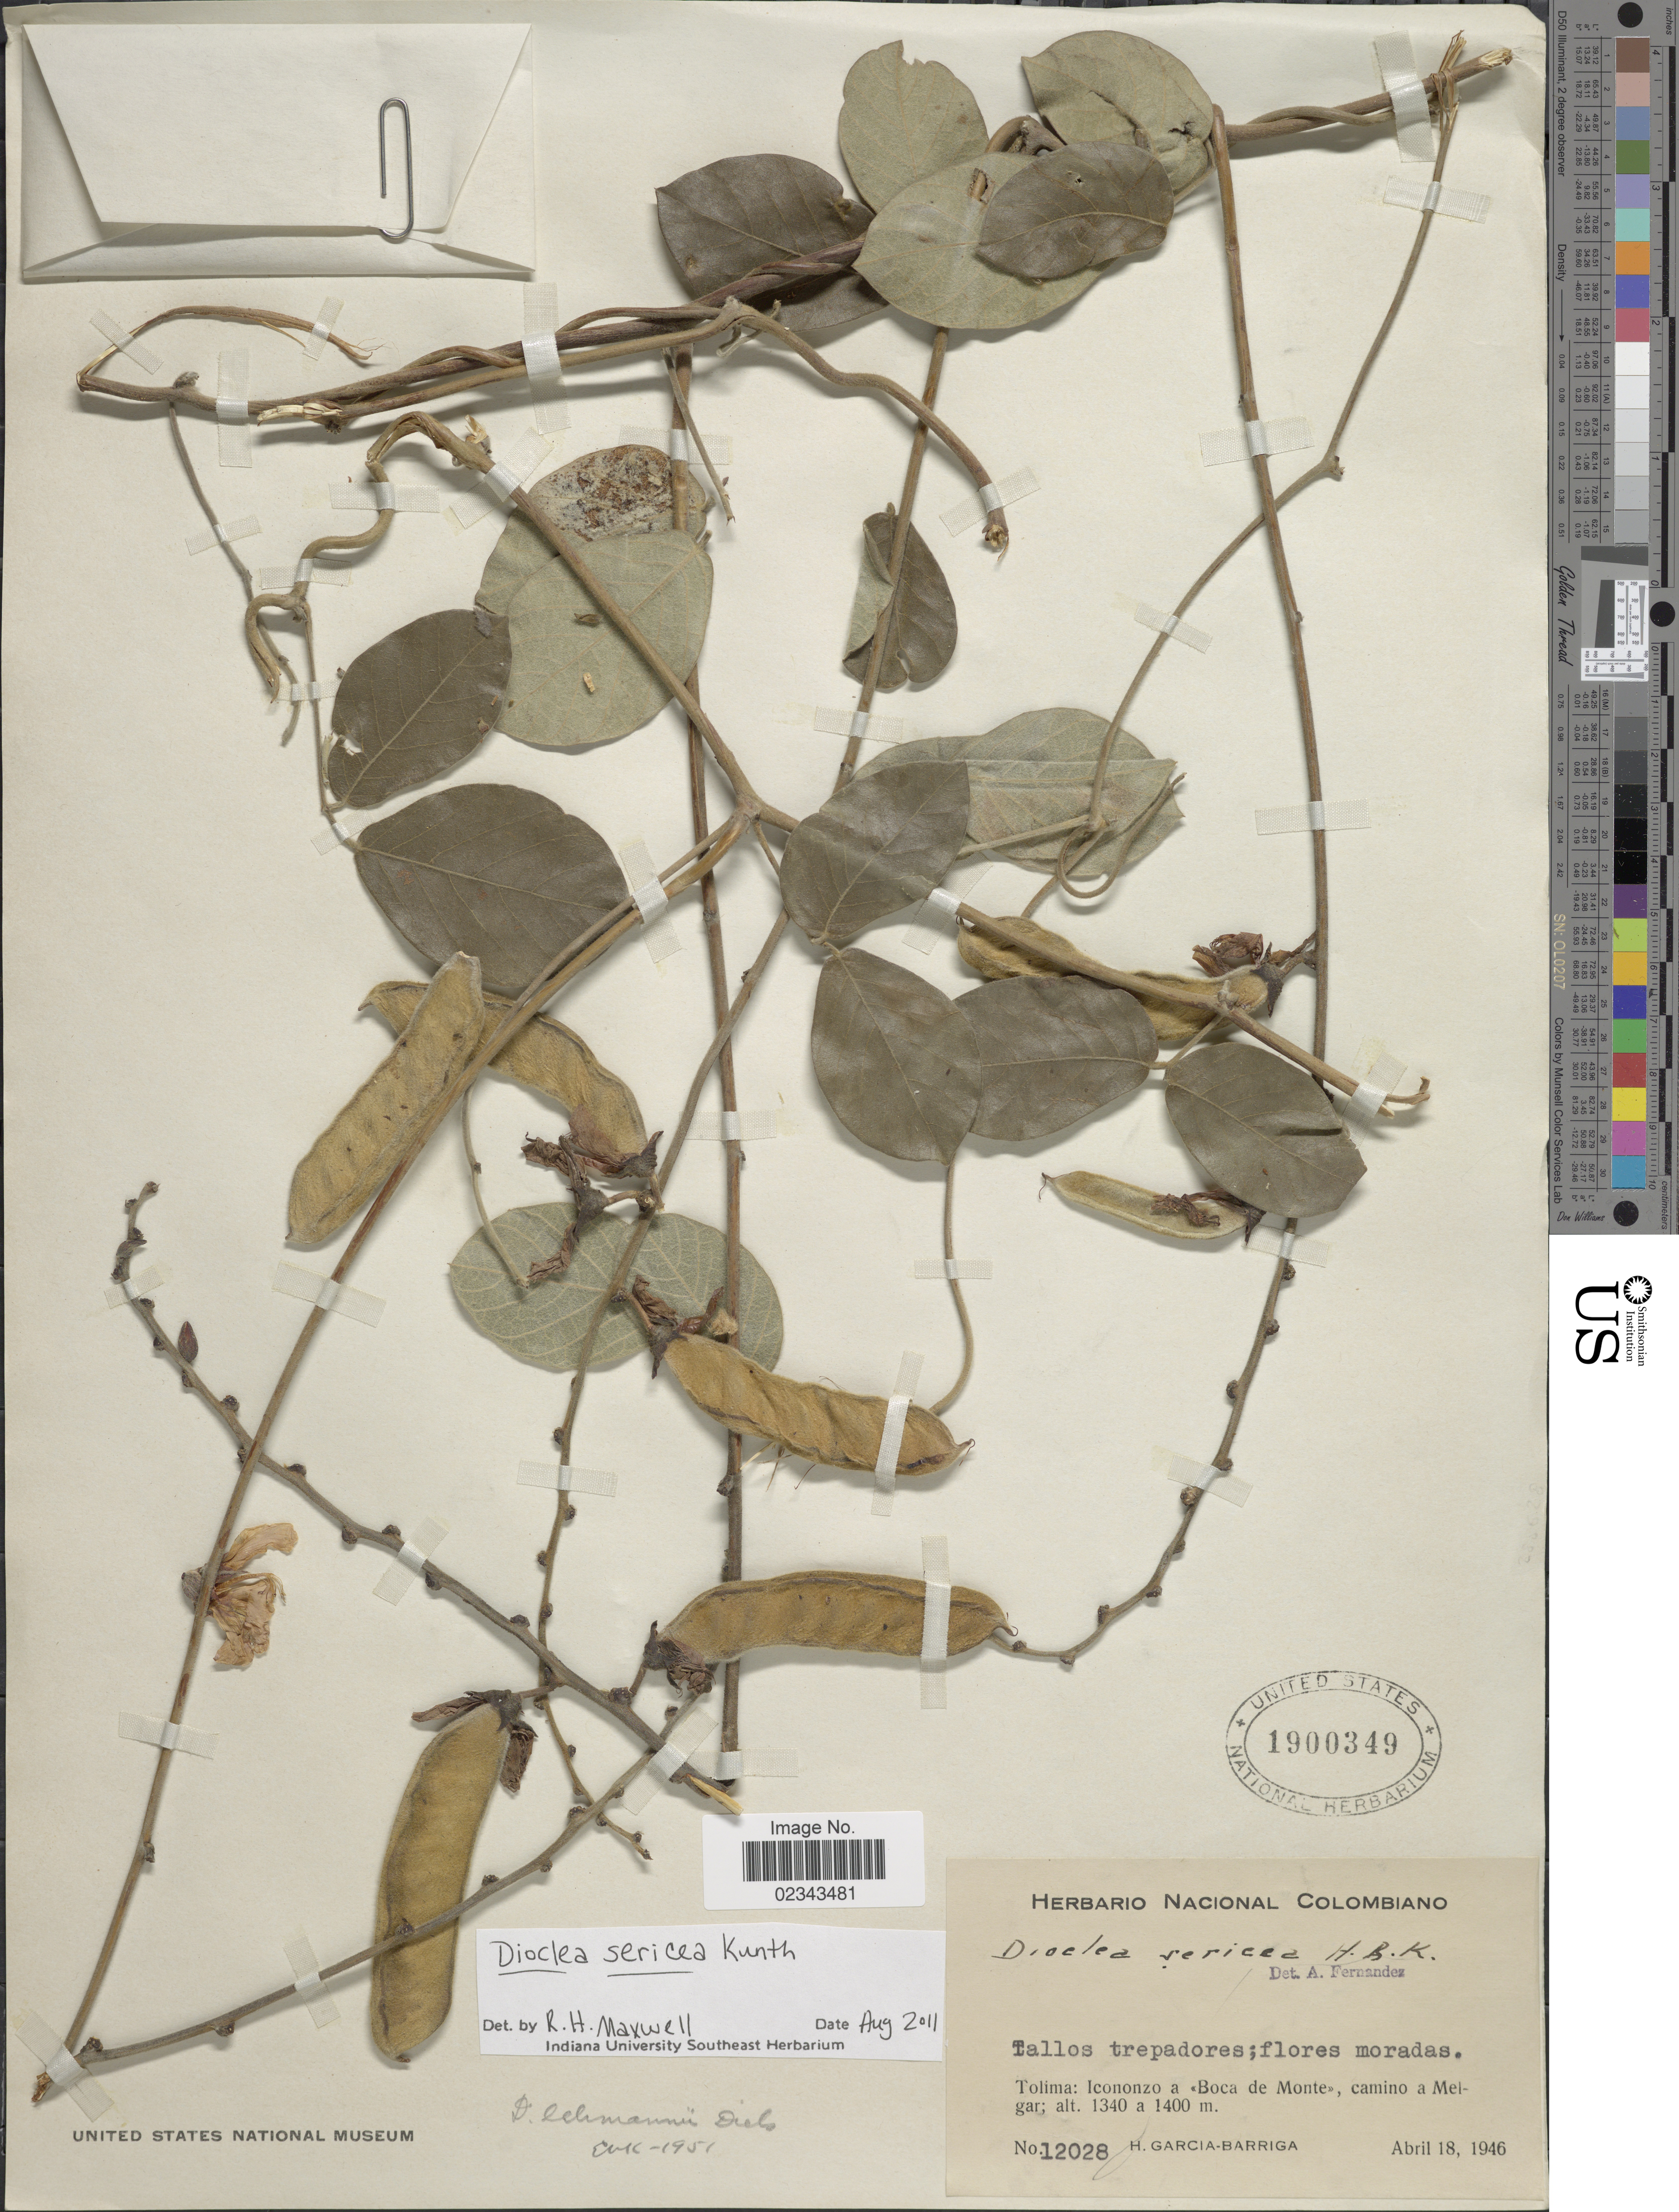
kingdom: Plantae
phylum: Tracheophyta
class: Magnoliopsida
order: Fabales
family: Fabaceae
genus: Dioclea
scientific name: Dioclea sericea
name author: Kunth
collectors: H. García Barriga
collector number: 12028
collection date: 1946-04-18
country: Colombia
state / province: Tolima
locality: Icononzo a <<Boca de Monte>>, camino a Melgar.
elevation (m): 1340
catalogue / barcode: US 1900349